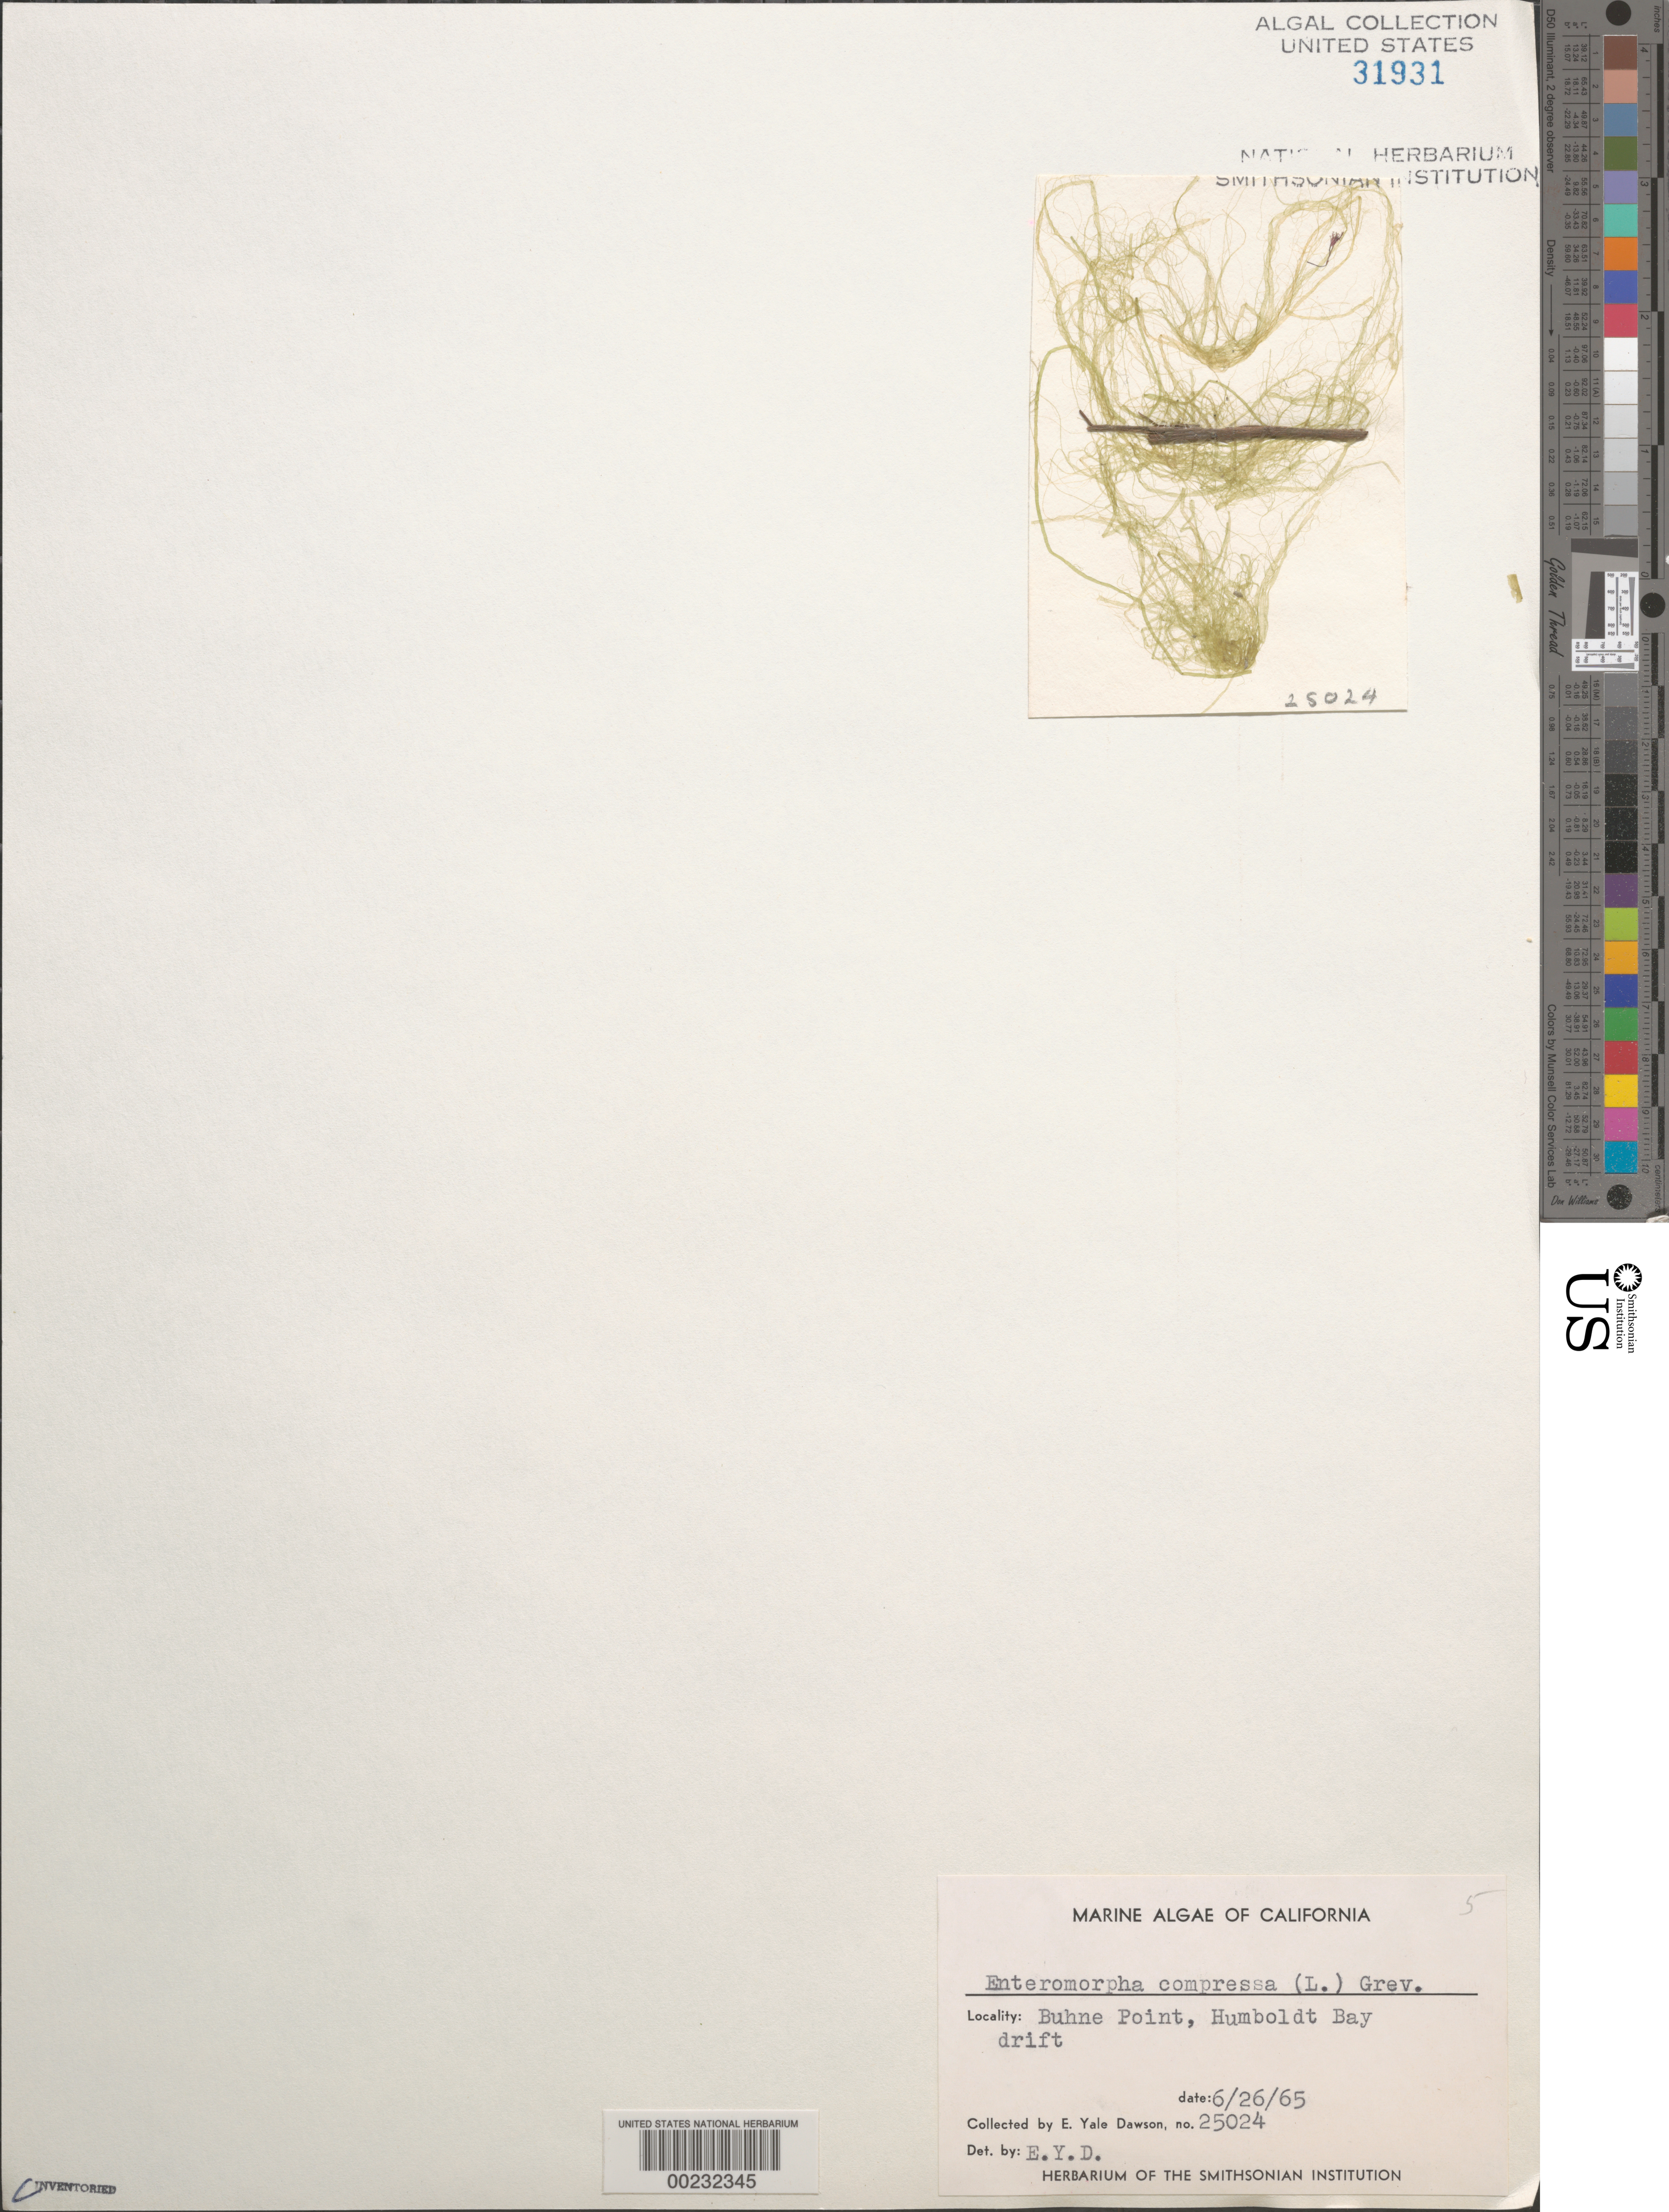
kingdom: Plantae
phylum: Chlorophyta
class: Ulvophyceae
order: Ulvales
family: Ulvaceae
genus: Ulva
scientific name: Ulva compressa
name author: L.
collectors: E. Y. Dawson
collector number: EYD 25024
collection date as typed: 26 Jun 1965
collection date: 1965-06-26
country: United States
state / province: California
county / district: Humboldt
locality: Humboldt Bay, Buhne Point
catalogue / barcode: US 31931